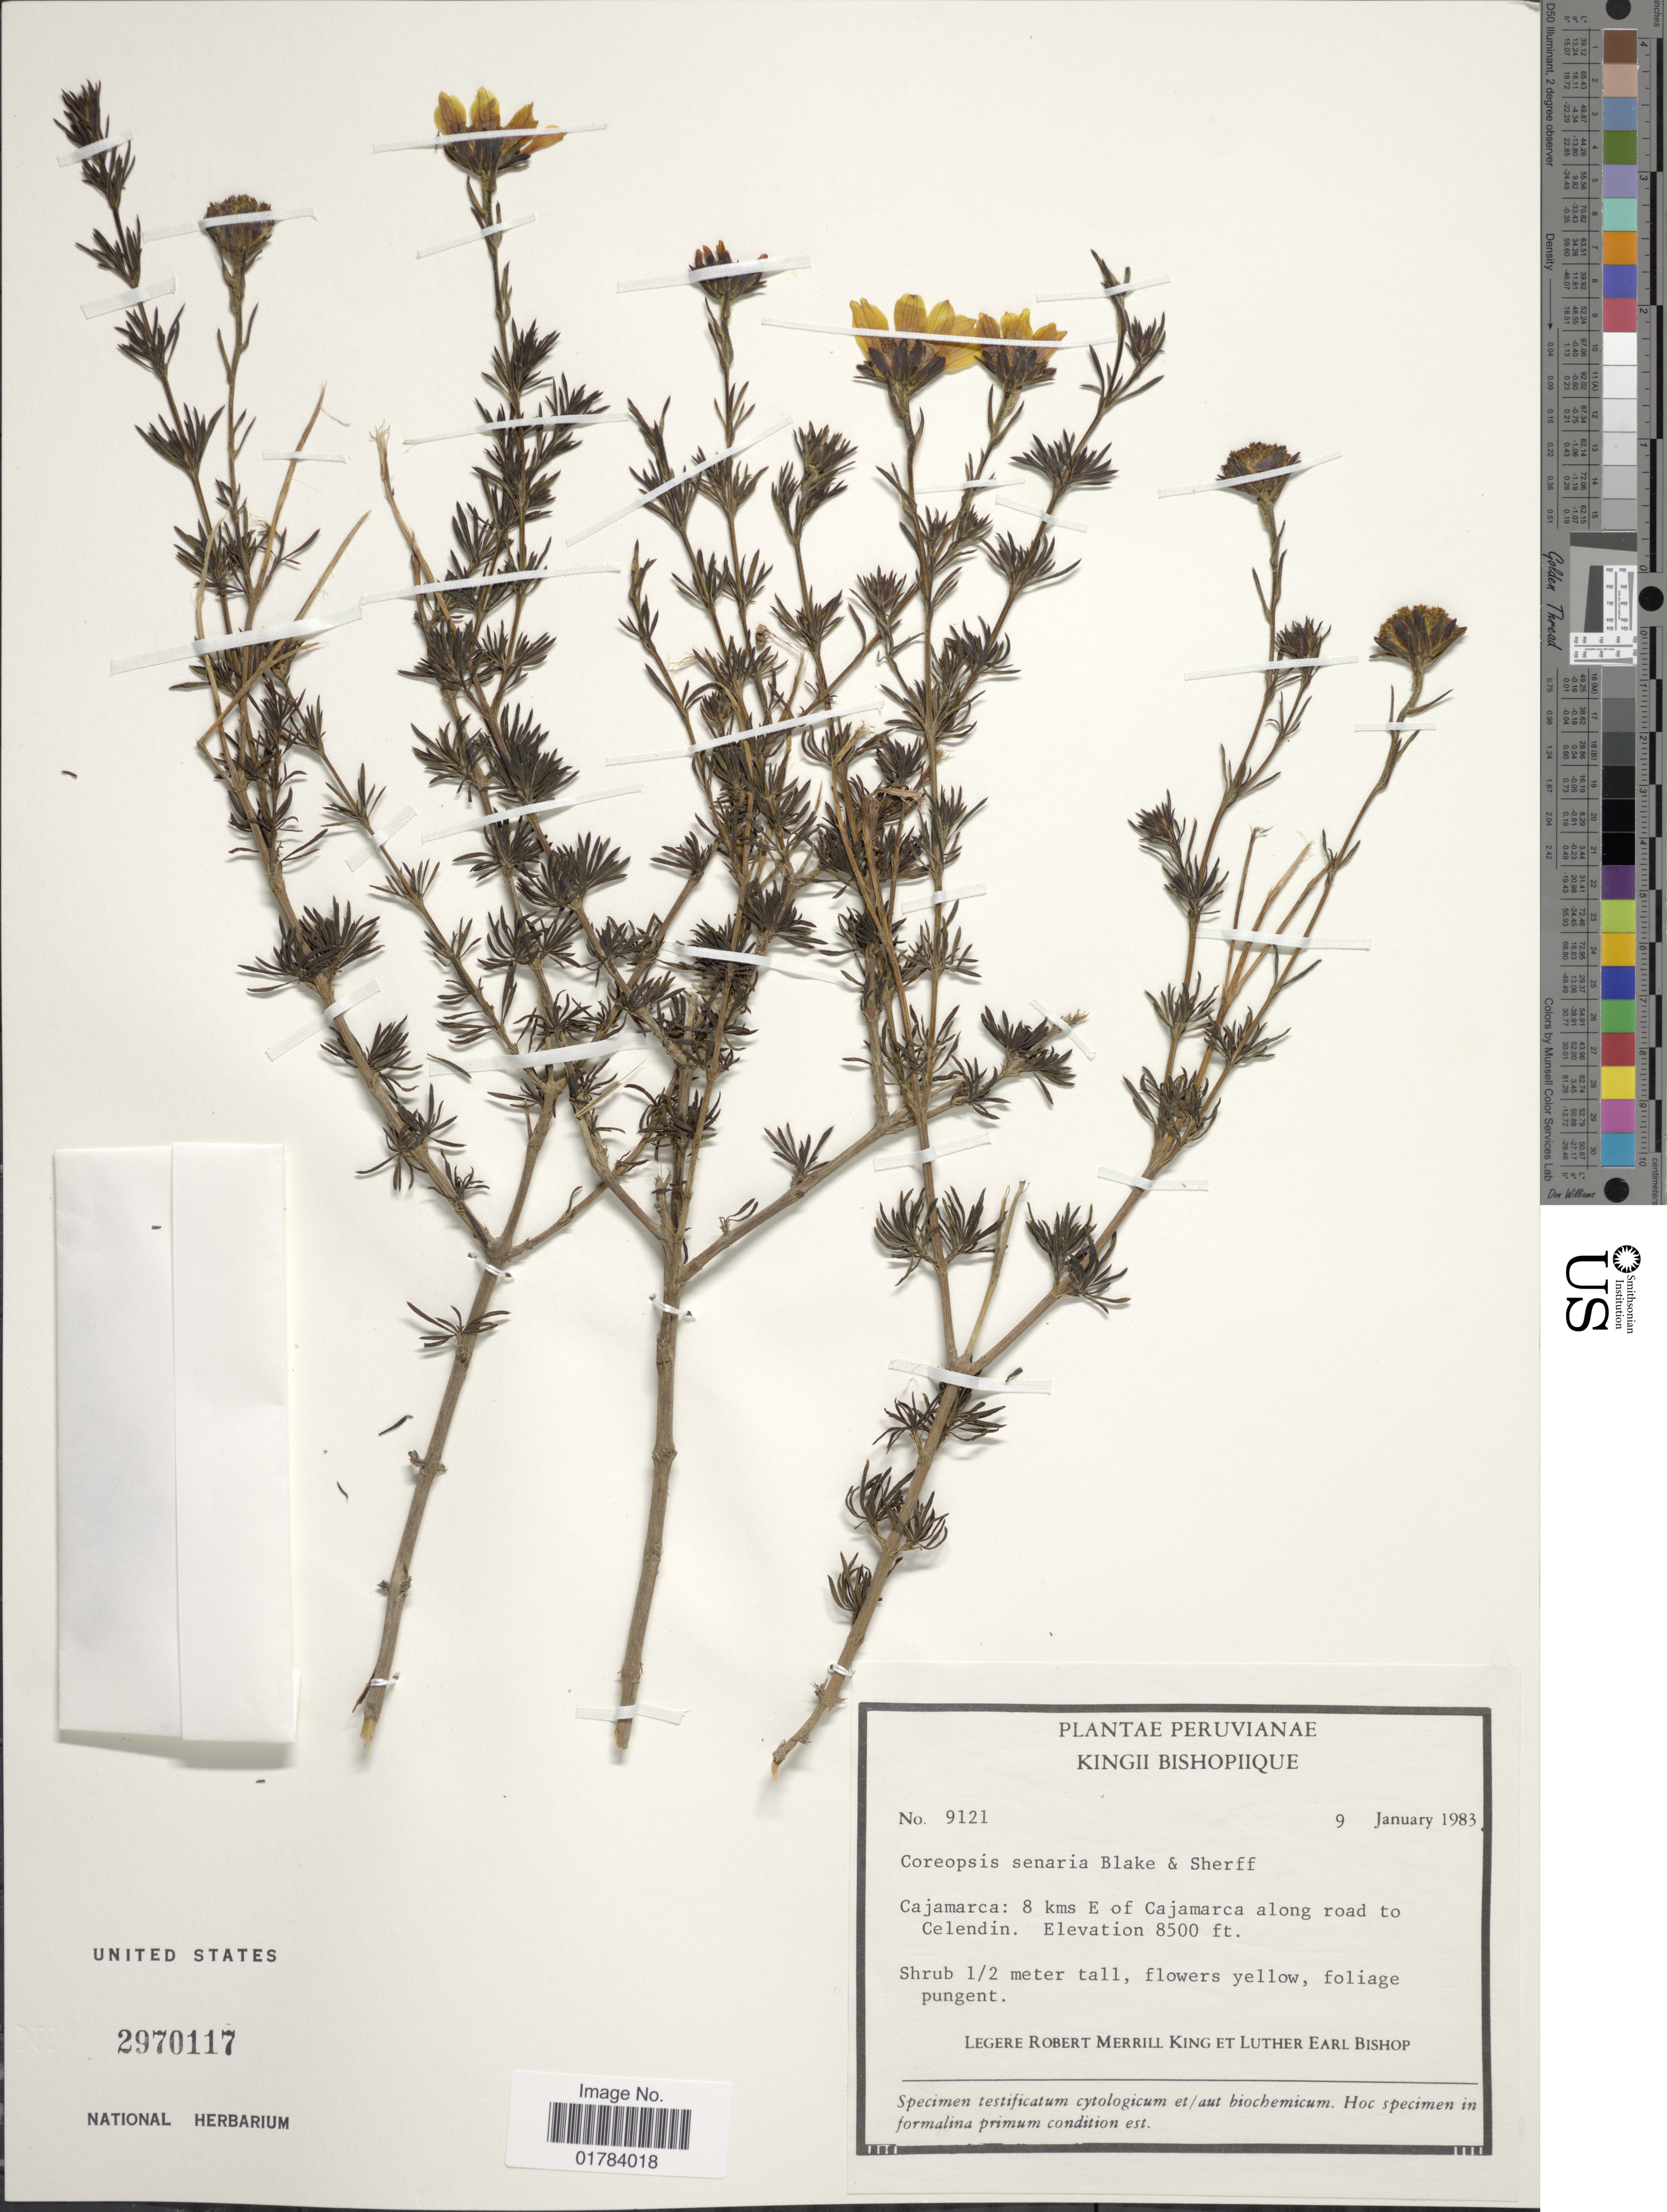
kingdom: Plantae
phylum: Tracheophyta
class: Magnoliopsida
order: Asterales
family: Asteraceae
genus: Coreopsis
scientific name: Coreopsis senaria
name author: S.F. Blake & Sherff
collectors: R. M. King & L. E. Bishop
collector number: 9121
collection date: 1983-01-09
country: Peru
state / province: Cajamarca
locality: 8 kms E of Cajamarca along road to Celendin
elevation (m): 2591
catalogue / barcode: US 2970117